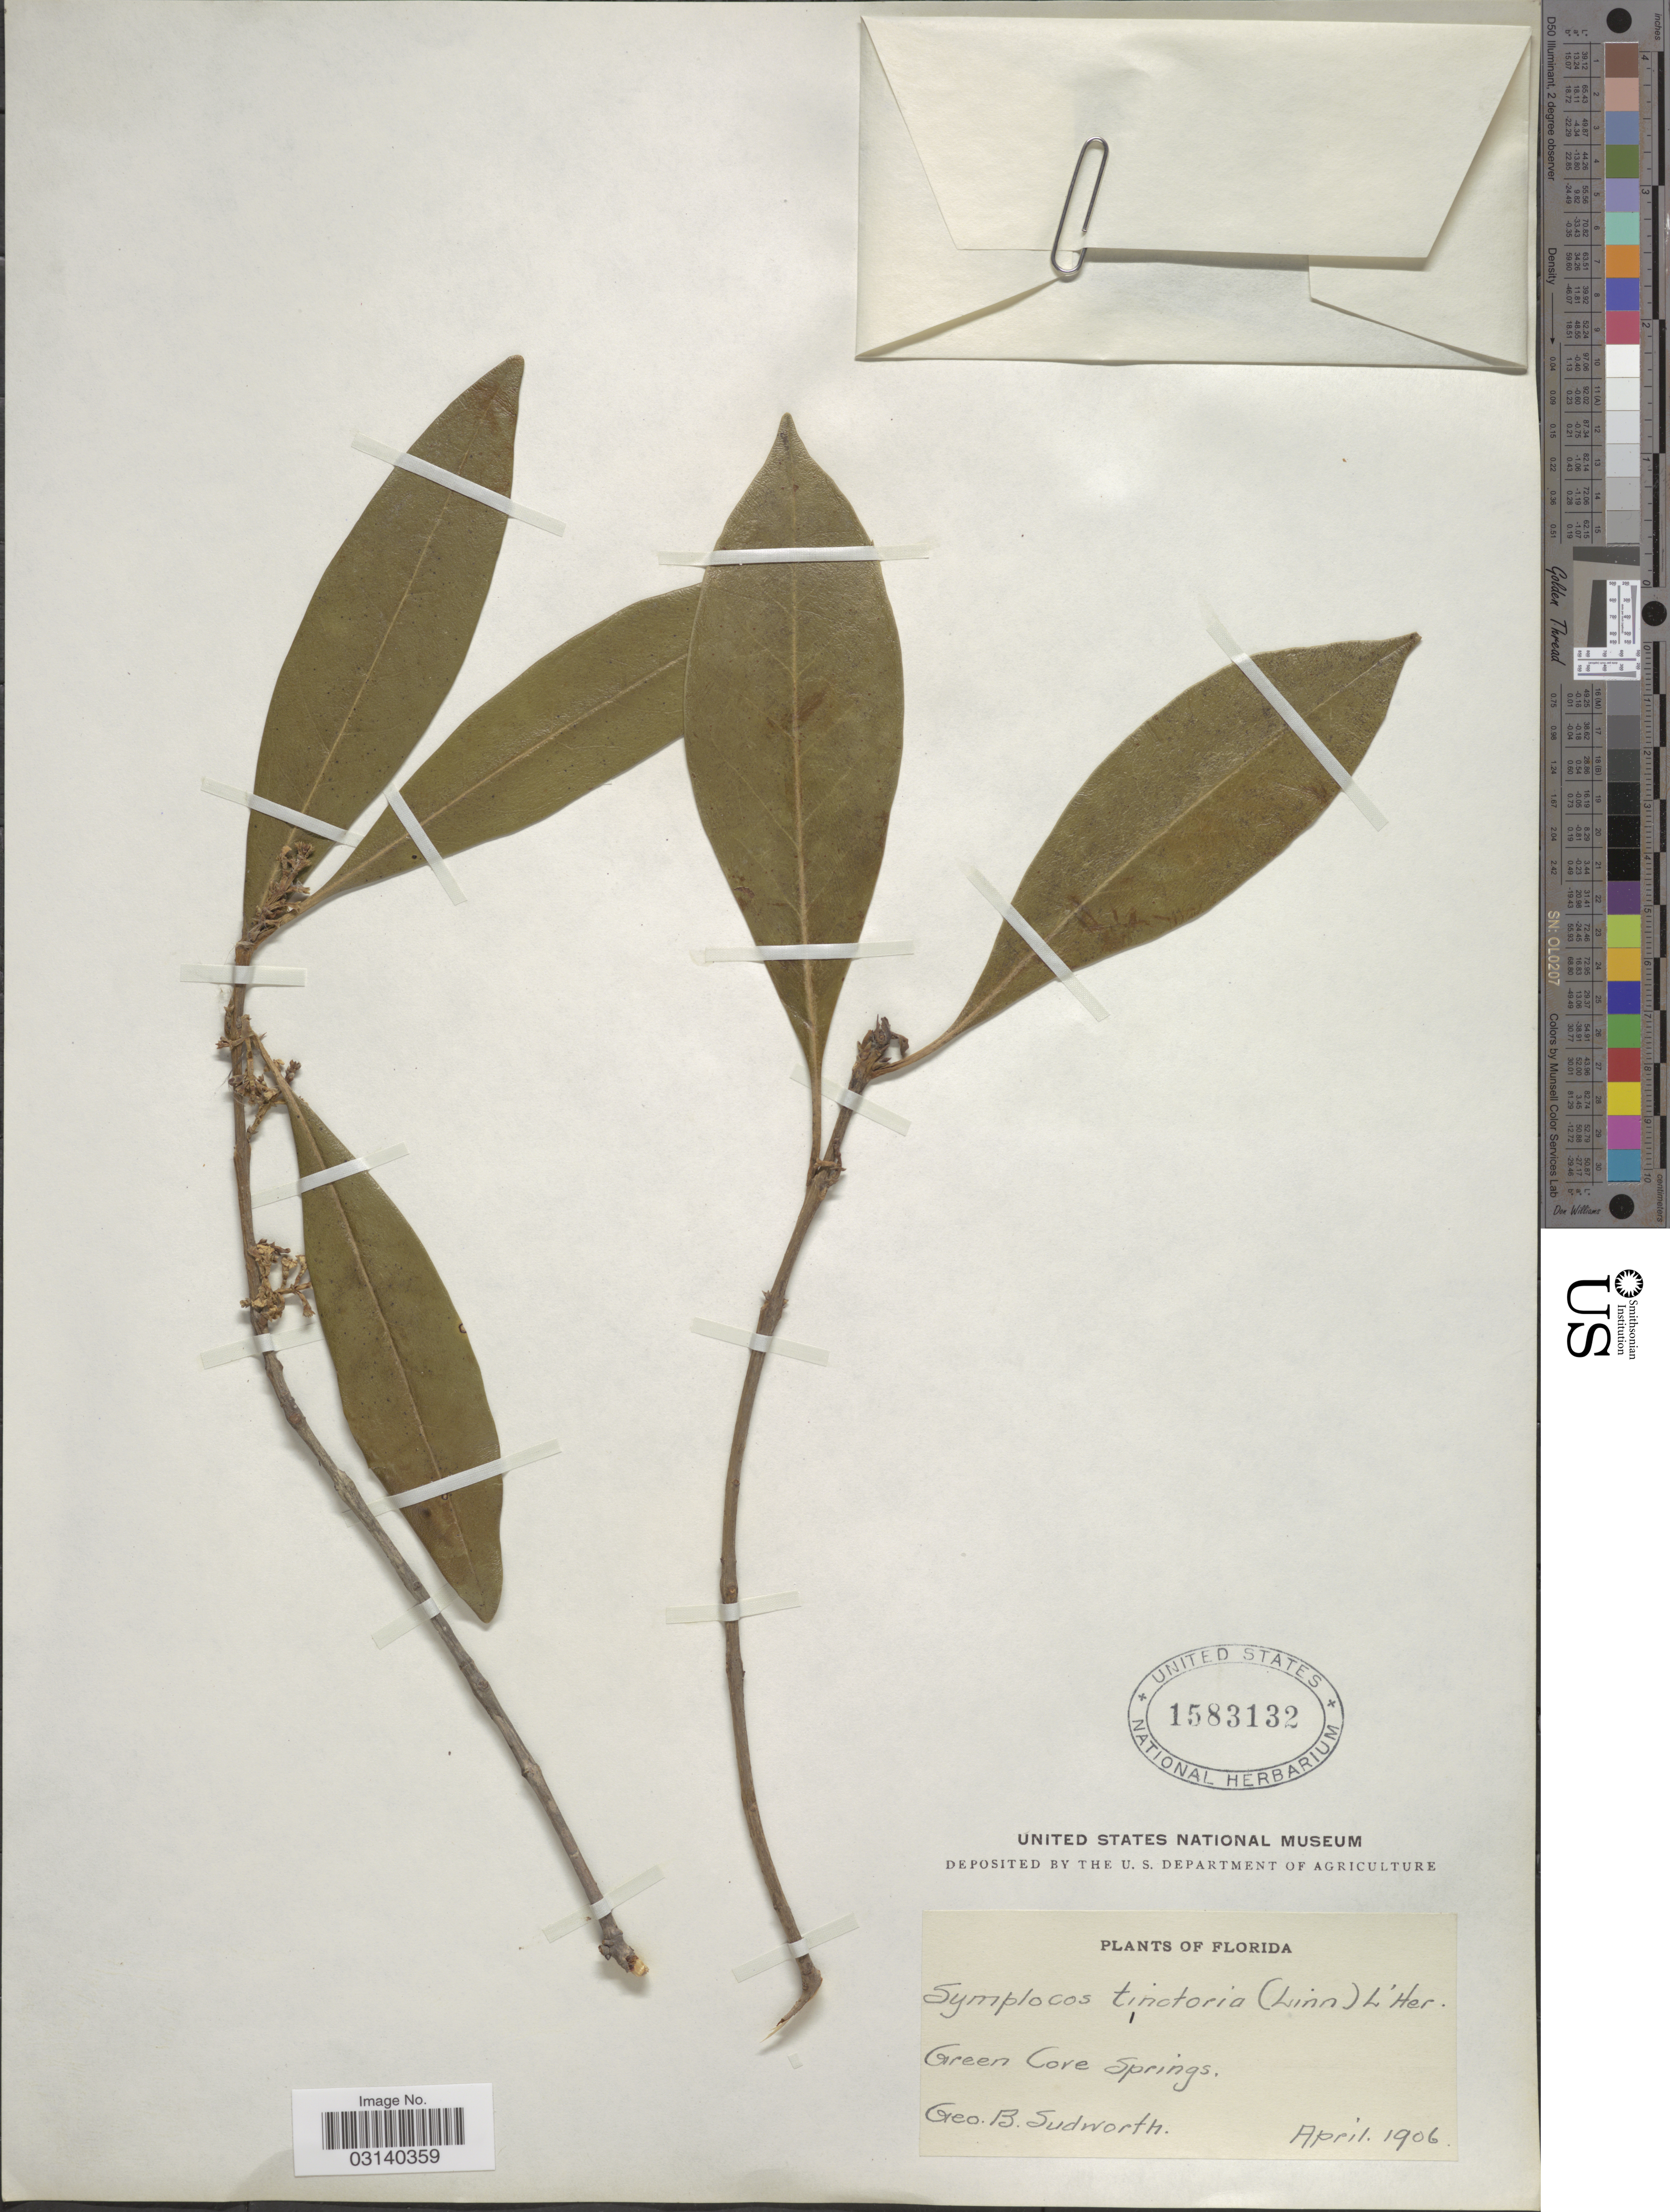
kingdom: Plantae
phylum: Tracheophyta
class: Magnoliopsida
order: Lamiales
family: Oleaceae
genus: Osmanthus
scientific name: Osmanthus americanus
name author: (L.) A. Gray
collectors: G. B. Sudworth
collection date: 1906-04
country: United States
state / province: Florida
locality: Green Core Springs.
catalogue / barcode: US 1583132